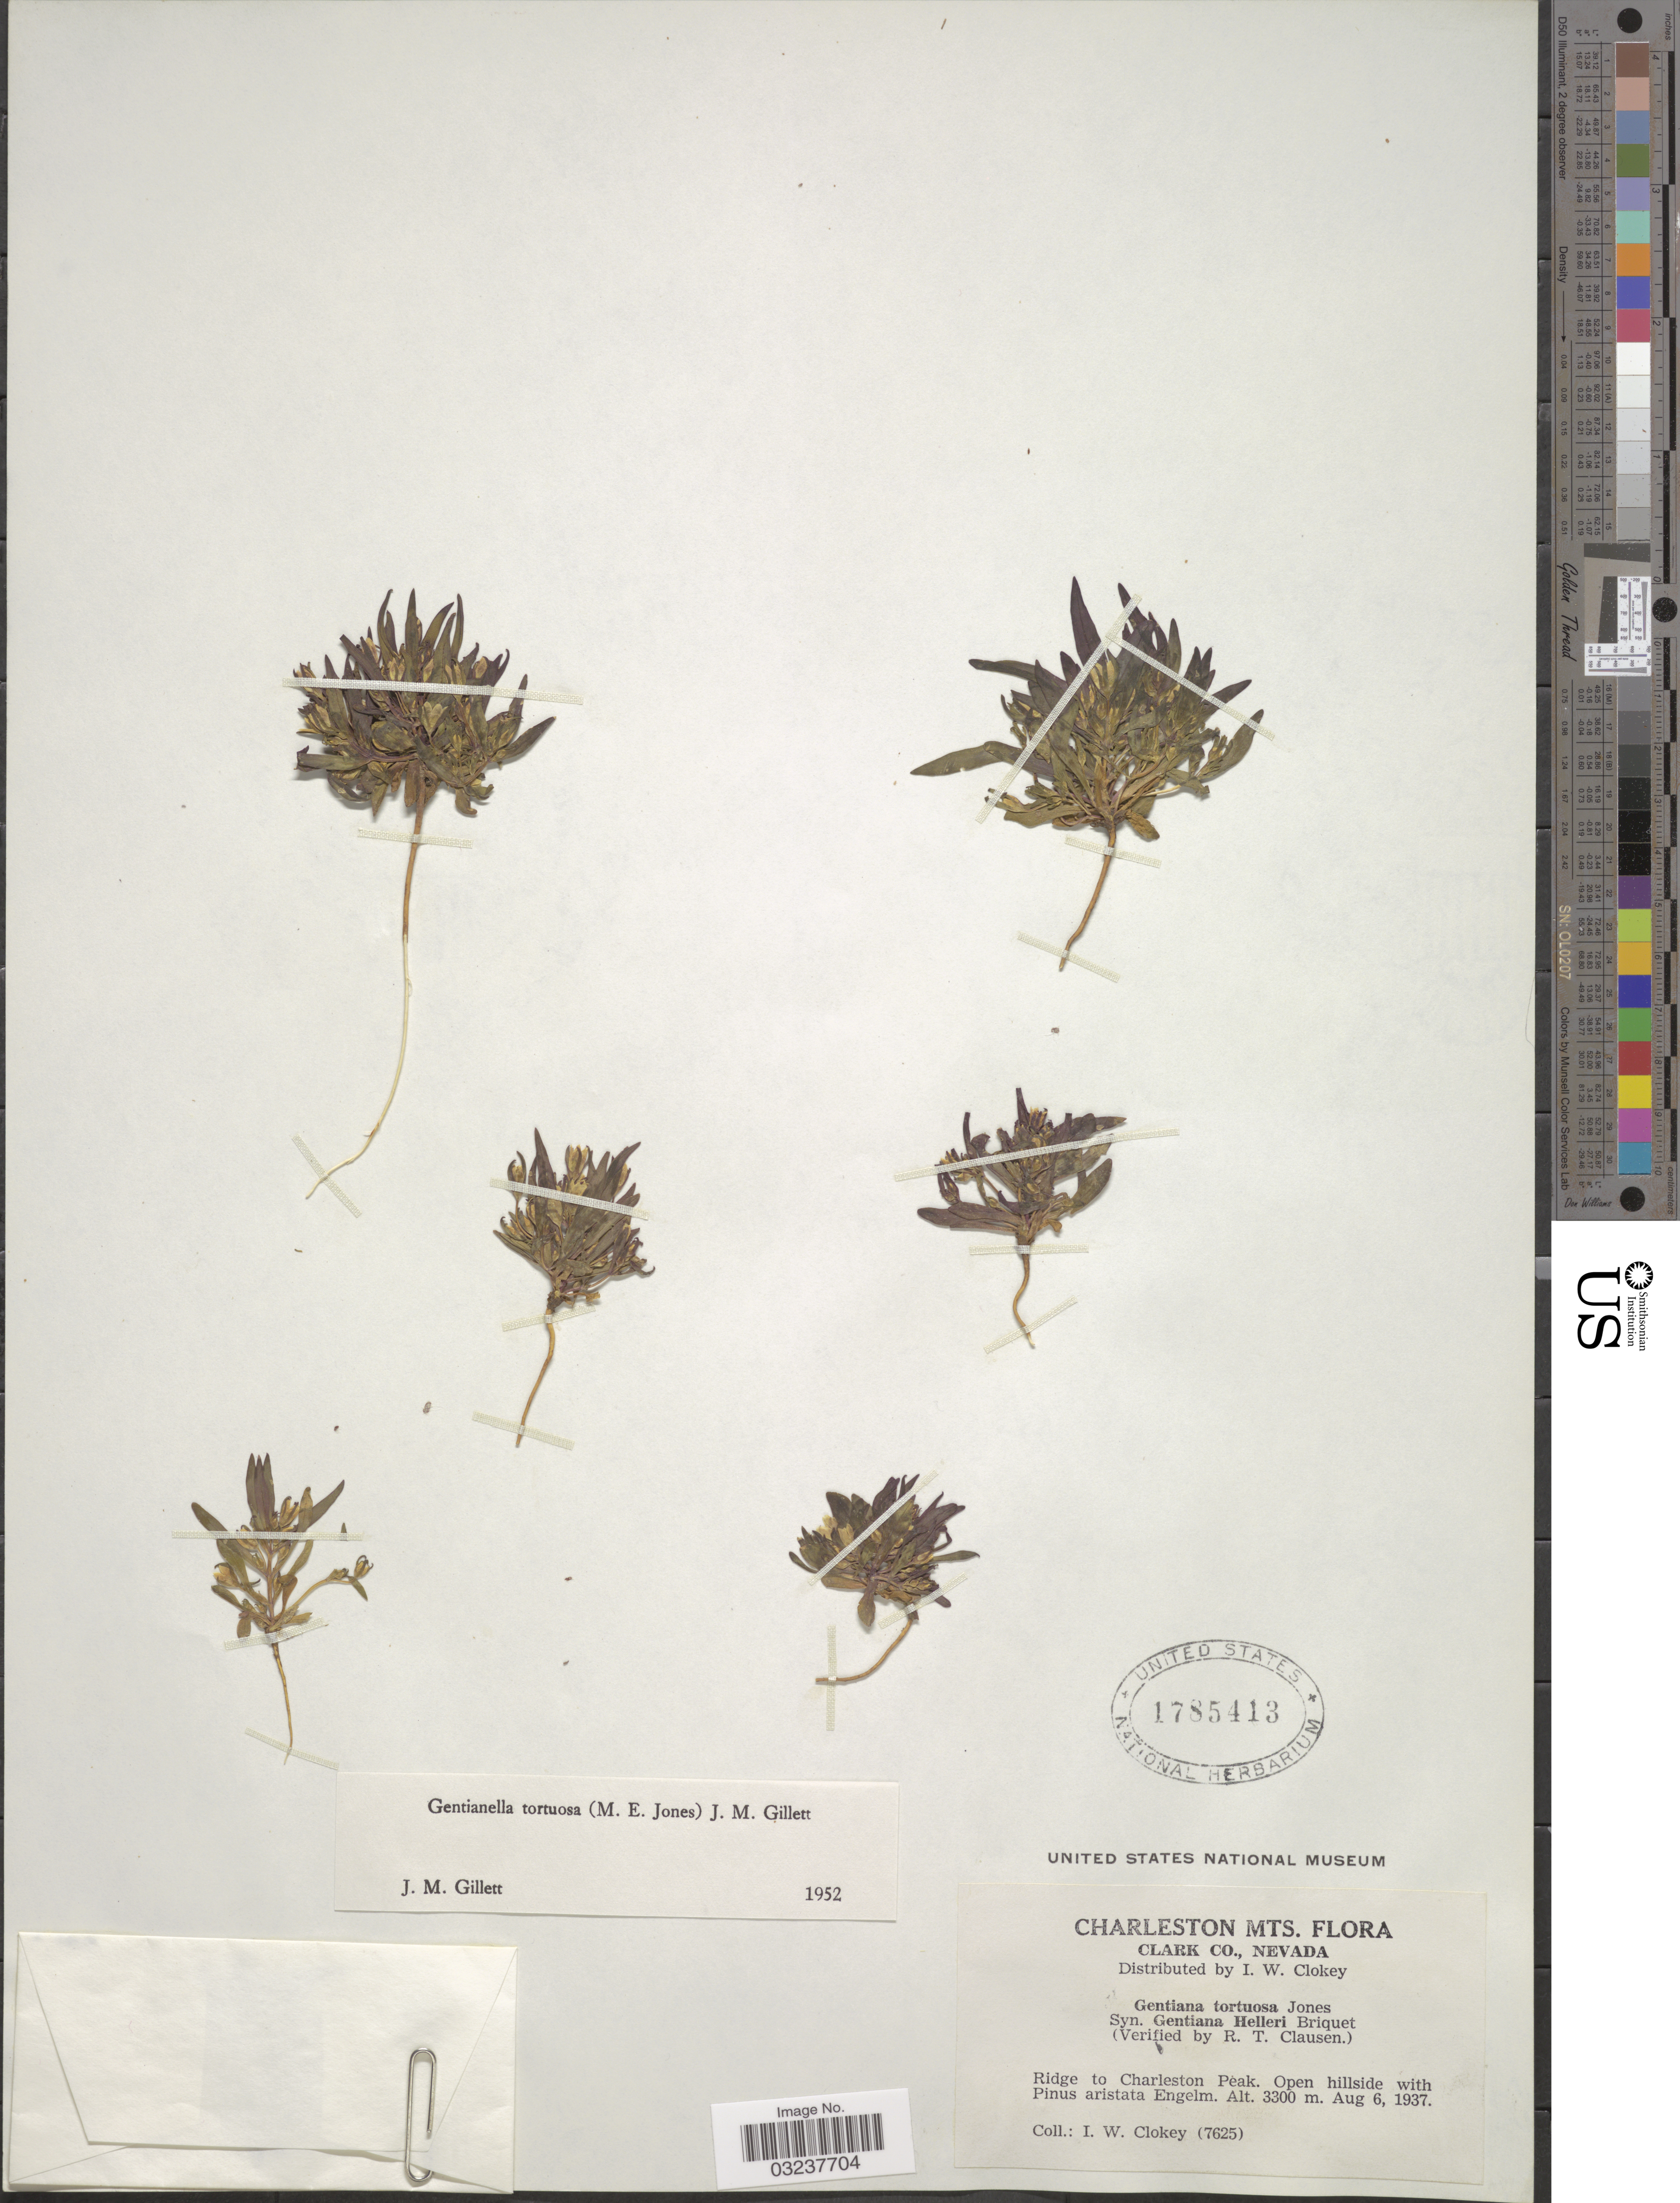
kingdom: Plantae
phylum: Tracheophyta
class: Magnoliopsida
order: Gentianales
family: Gentianaceae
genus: Gentianella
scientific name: Gentianella tortuosa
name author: (M.E. Jones) J.M. Gillett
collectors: I. W. Clokey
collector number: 7625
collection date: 1937-08-06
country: United States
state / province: Nevada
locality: Charleston Mts., Clark Co., Ridge to Charleston Peak.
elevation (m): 3300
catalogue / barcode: US 1785413